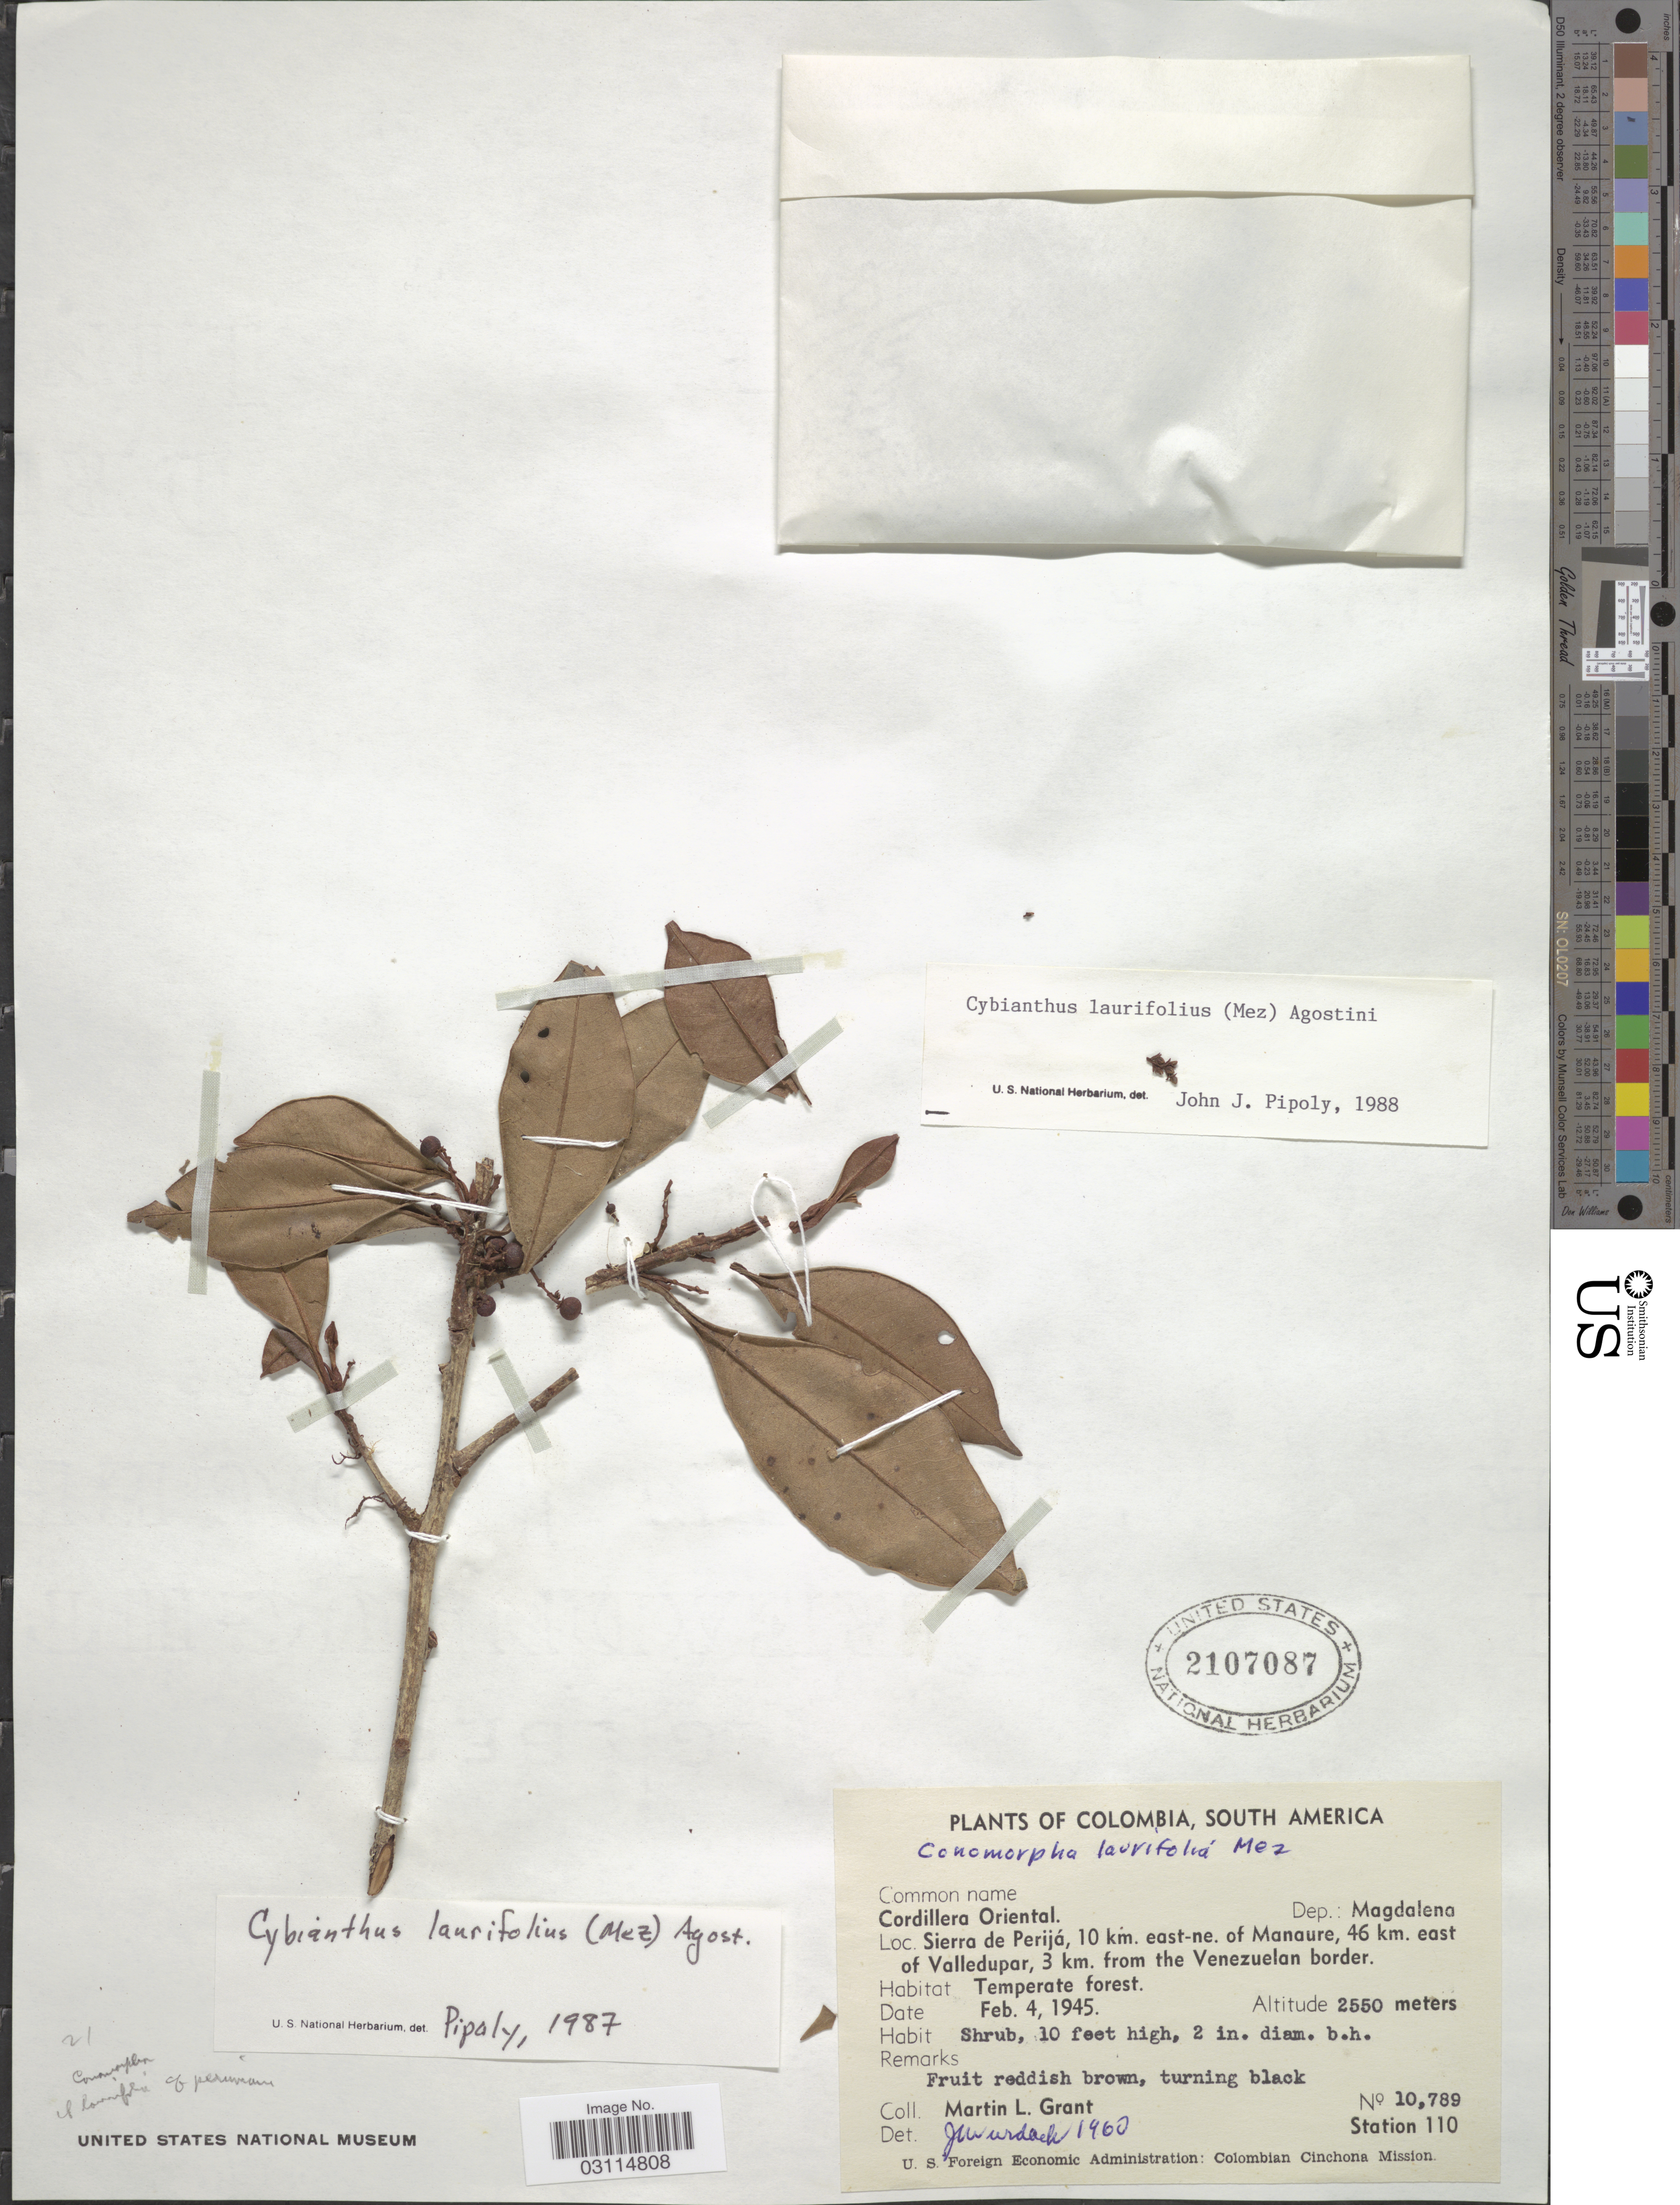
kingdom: Plantae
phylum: Tracheophyta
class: Magnoliopsida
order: Ericales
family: Primulaceae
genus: Cybianthus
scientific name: Cybianthus laurifolius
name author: (Mez) G. Agostini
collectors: M. L. Grant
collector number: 10789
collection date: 1945-02-04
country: Colombia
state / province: Magdalena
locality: Cordillera Oriental. Dep.: Magdalena. Sierra de Perijá, 10 km. east-ne. of Manaure, 46 km. east of Valledupar, 3 km. from the Venezuelan border.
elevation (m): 2550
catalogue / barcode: US 2107087